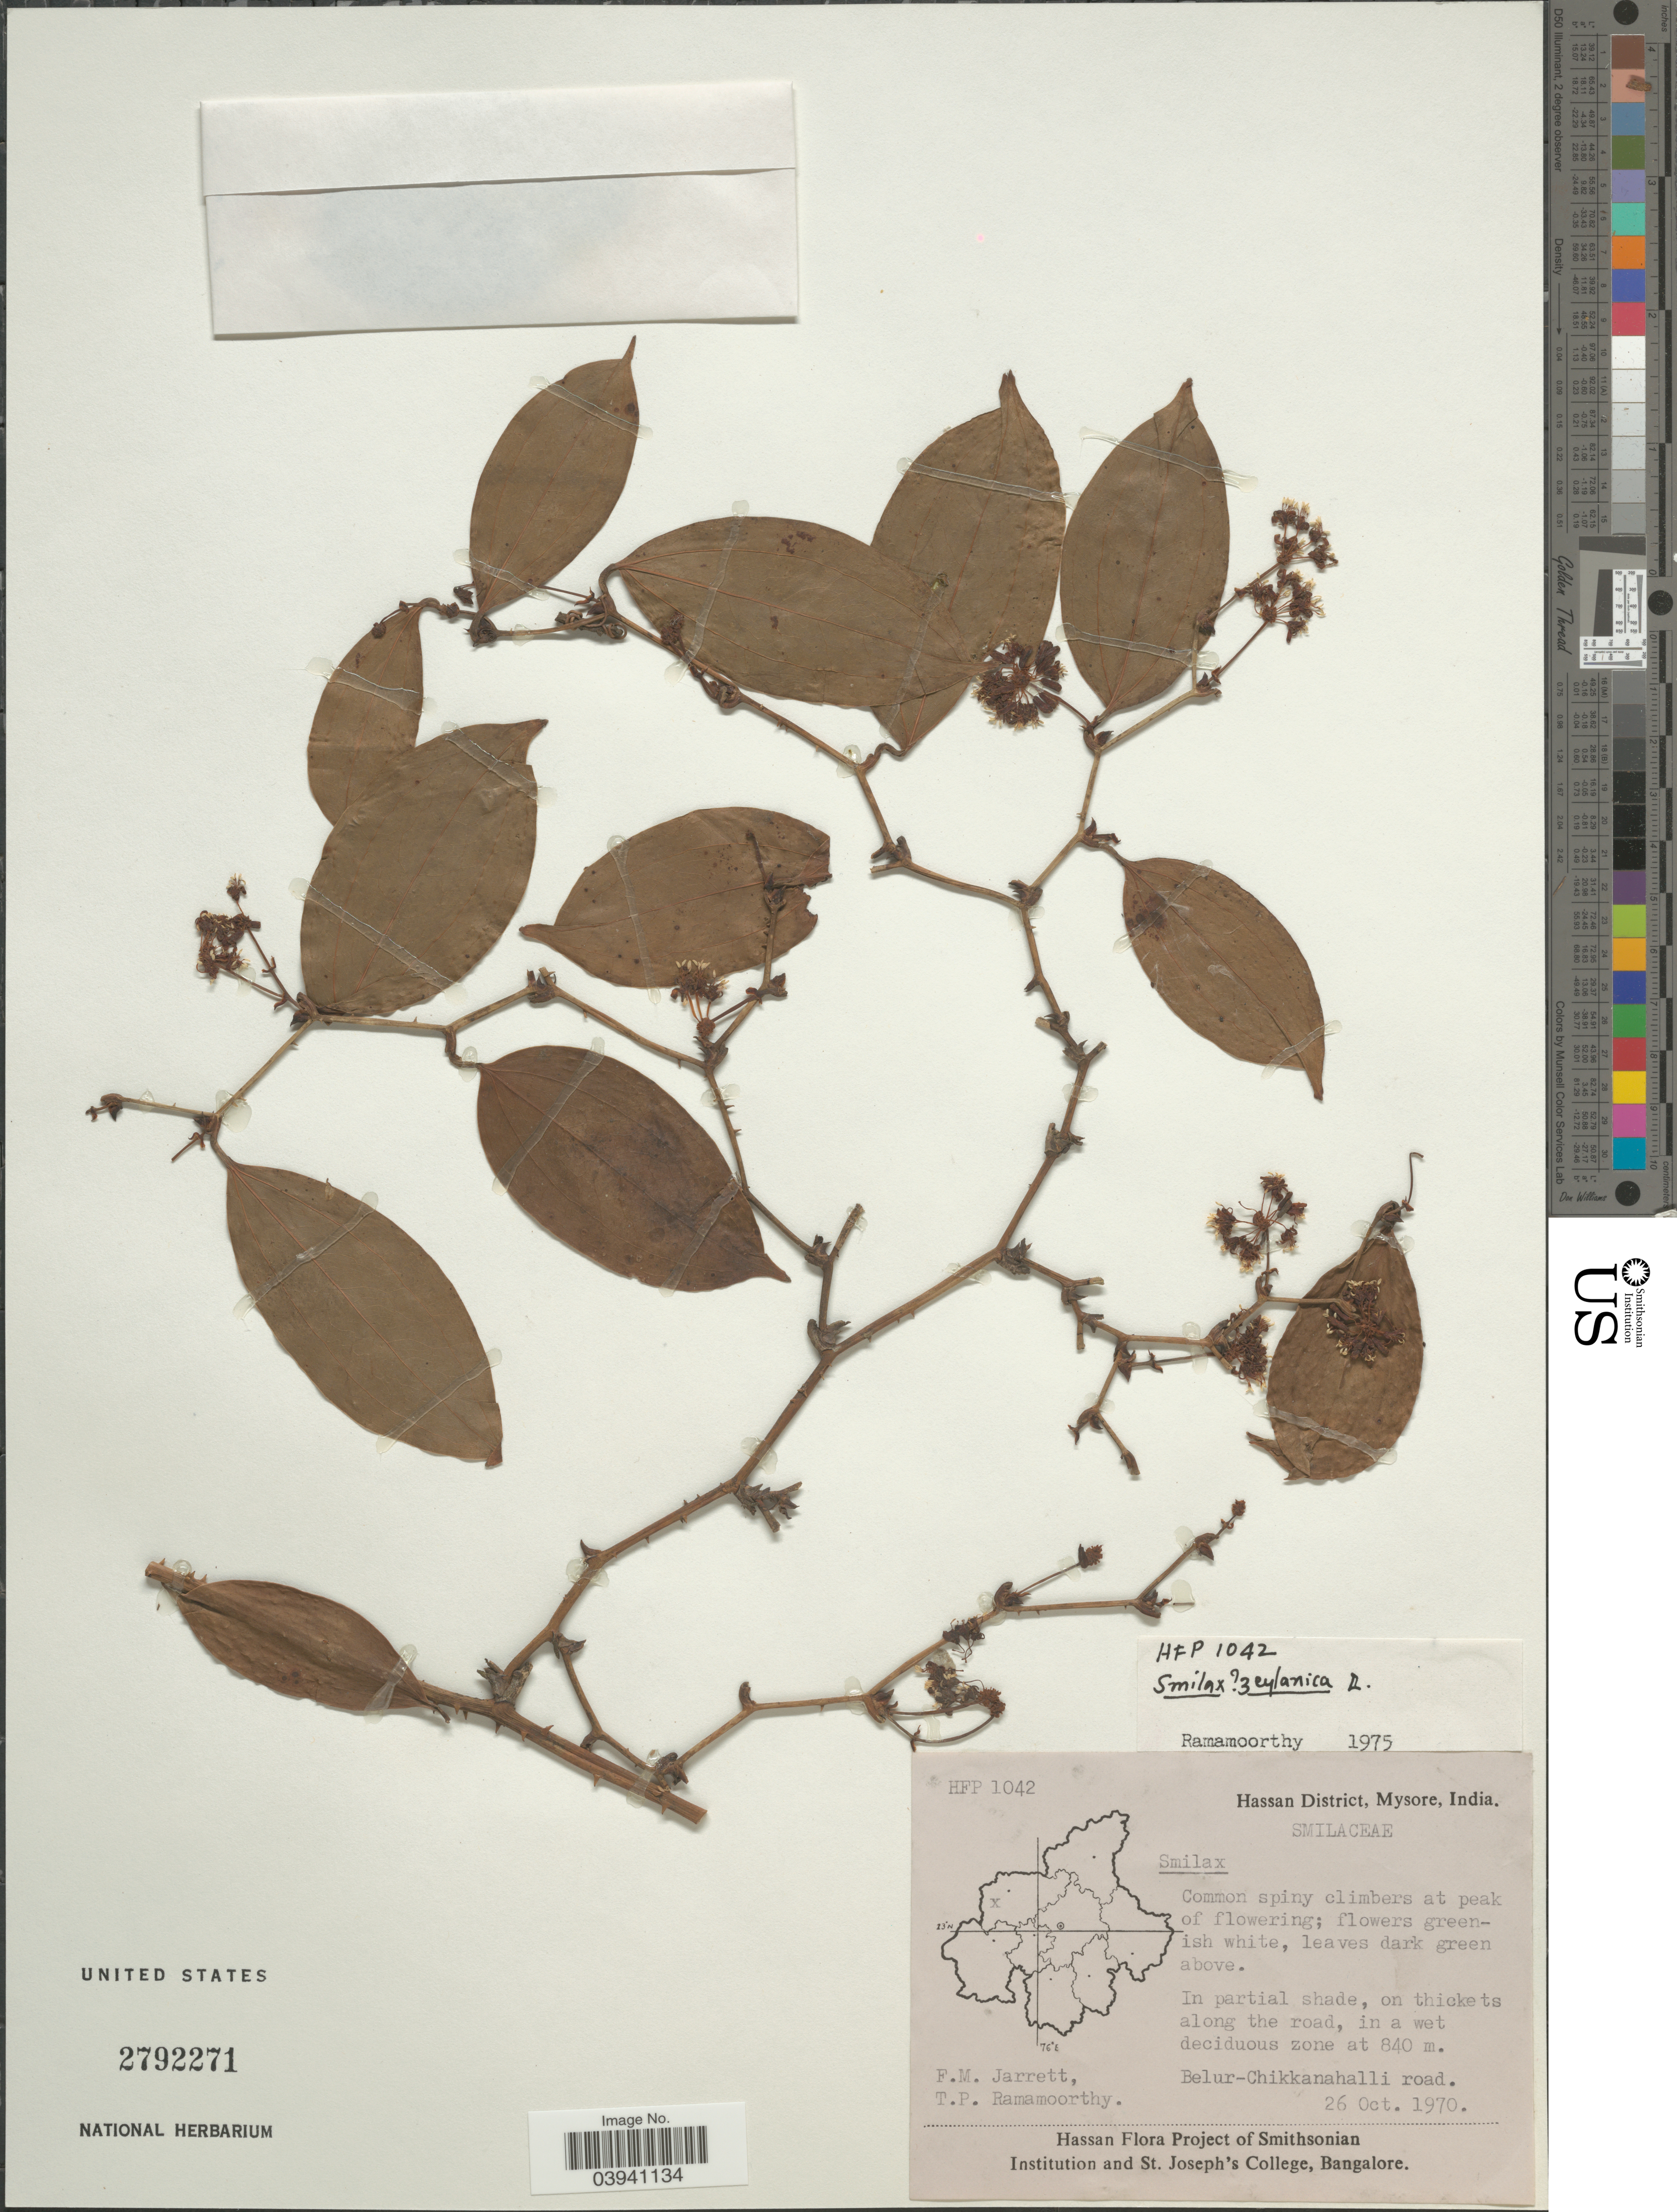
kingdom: Plantae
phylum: Tracheophyta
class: Liliopsida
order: Liliales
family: Smilacaceae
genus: Smilax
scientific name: Smilax zeylanica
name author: L.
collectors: F. M. Jarrett & T. P. Ramamoorthy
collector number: HFP 1042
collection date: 1970-10-26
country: India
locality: Hassan District, Mysore. Belur-Chikkanahalli road.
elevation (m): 840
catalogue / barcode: US 2792271